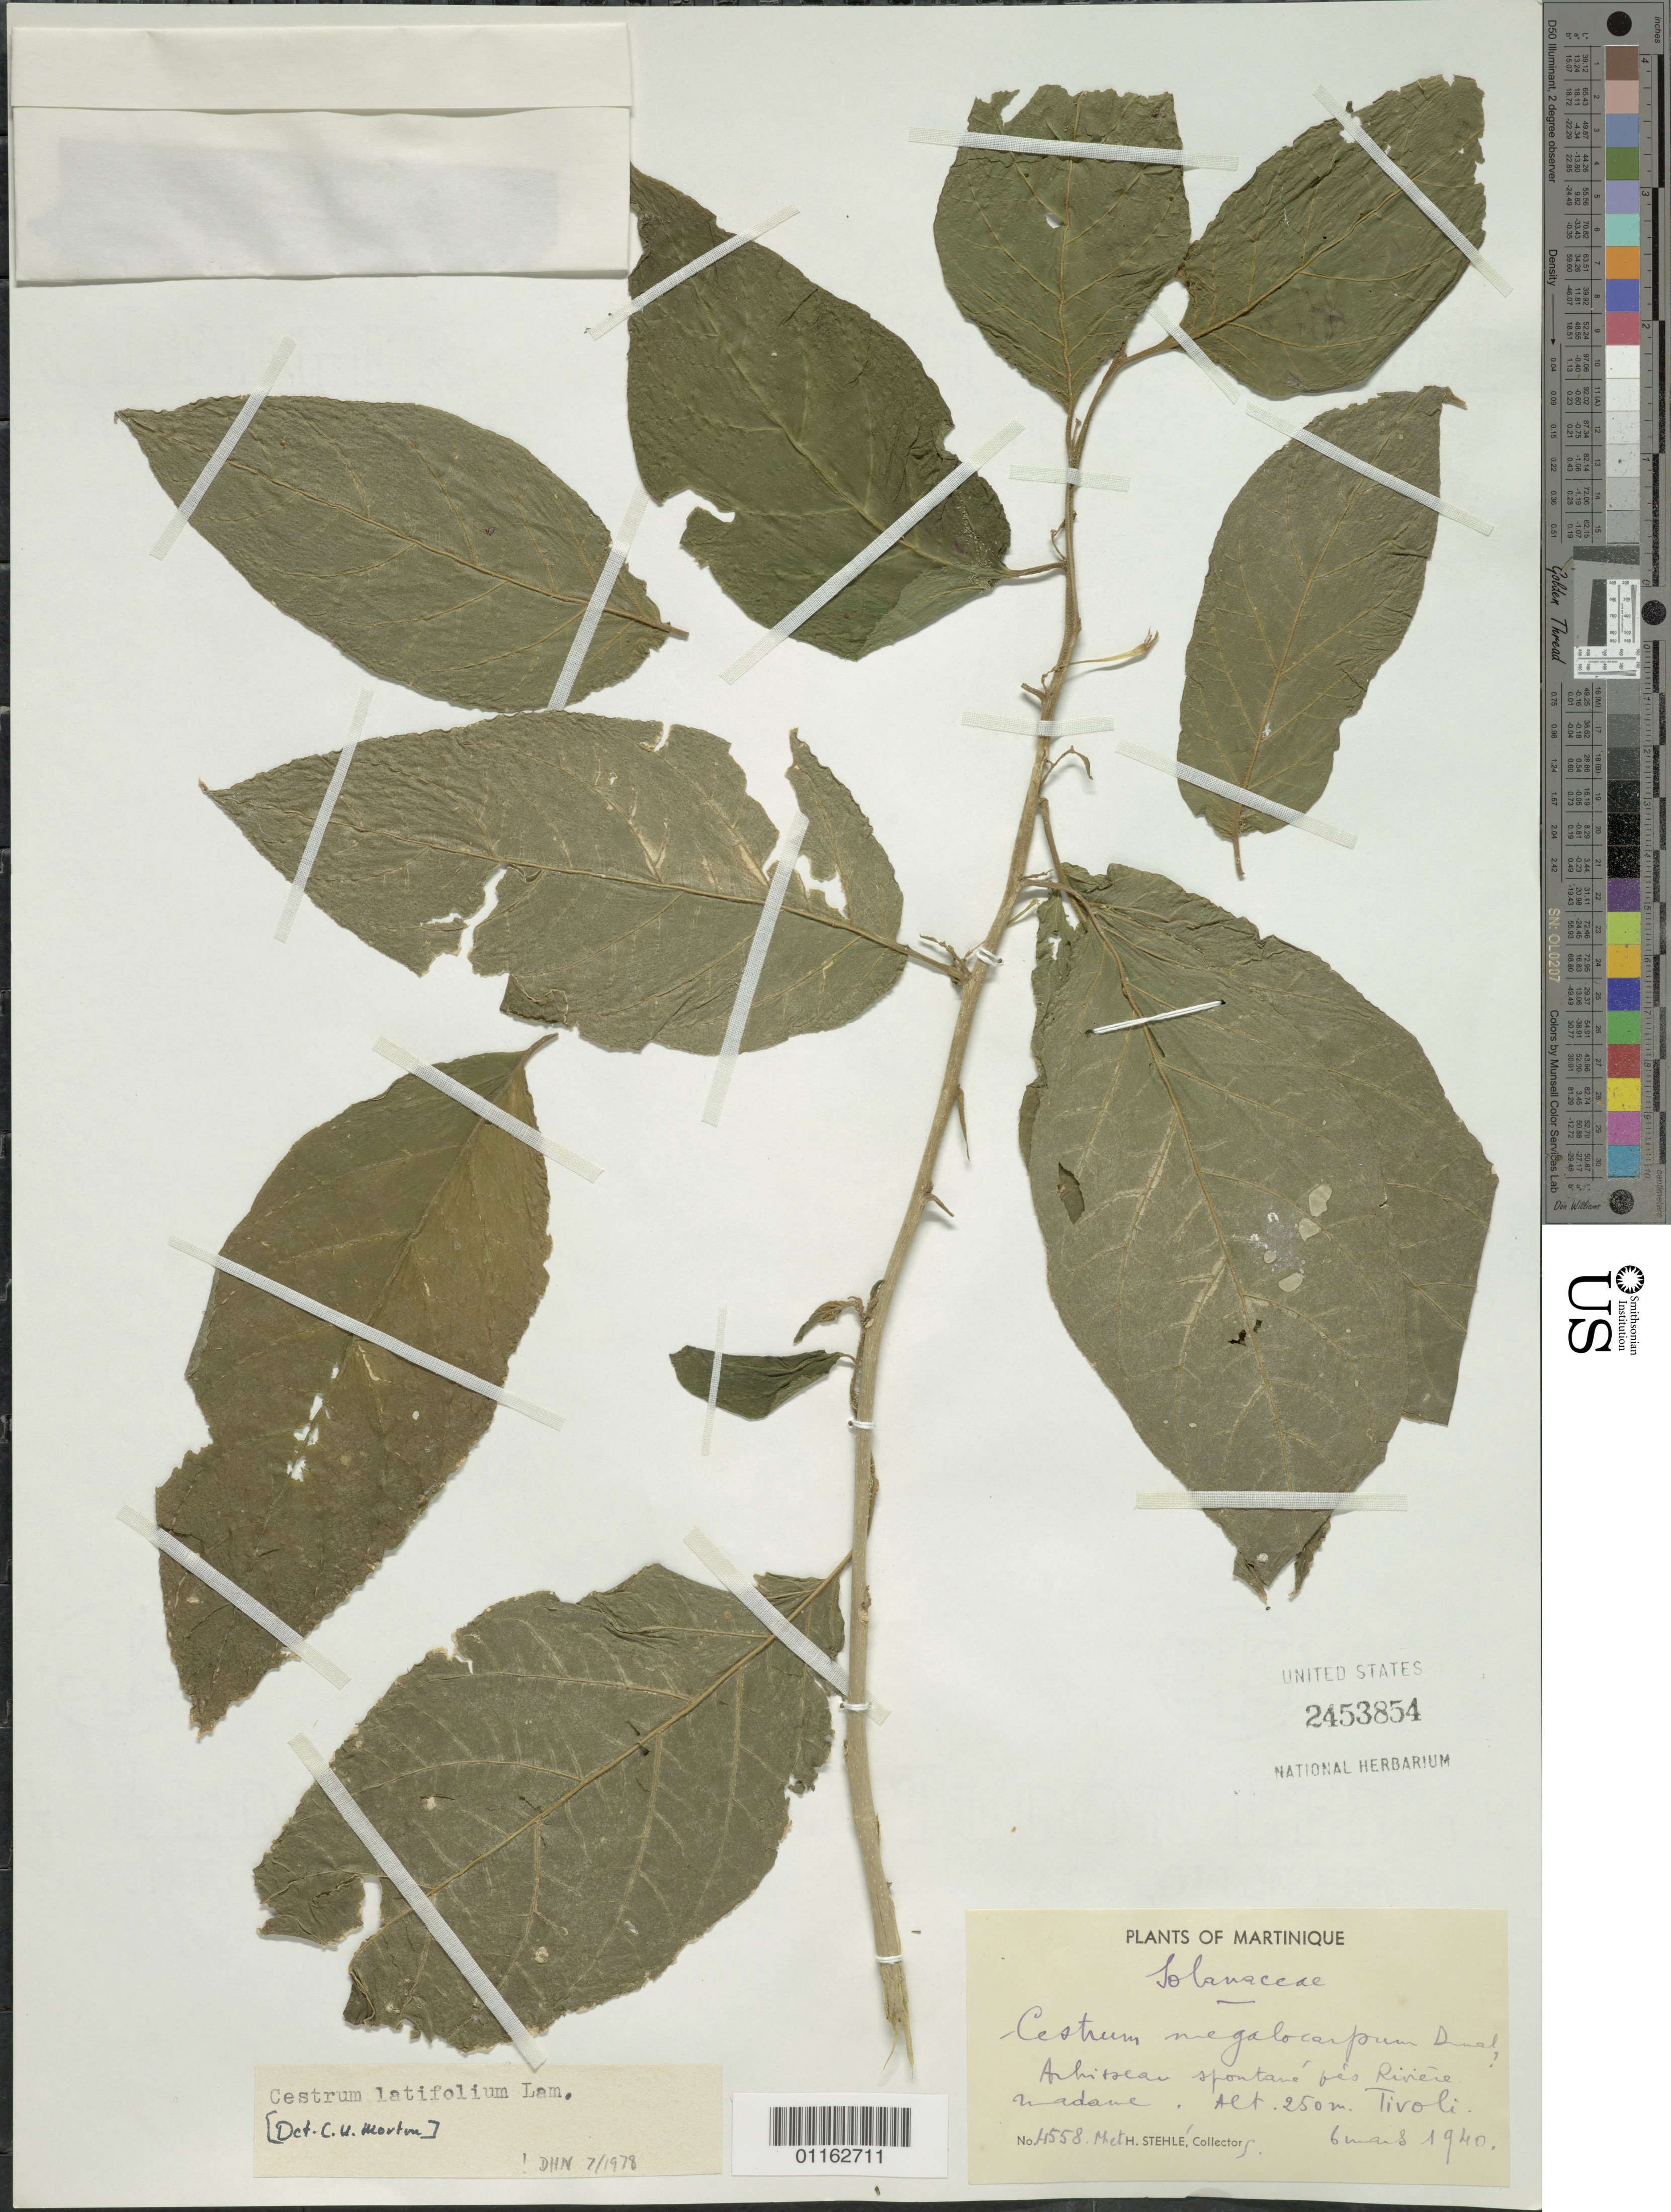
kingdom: Plantae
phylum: Tracheophyta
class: Magnoliopsida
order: Solanales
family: Solanaceae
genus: Cestrum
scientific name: Cestrum latifolium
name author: Lam.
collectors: H. Stehlé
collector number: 4558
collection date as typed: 06 Mar 1940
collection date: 1940-03-06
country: Martinique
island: Martinique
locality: Arbrisseau spontane bas Riviere madame; Tivoli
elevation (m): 250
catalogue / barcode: US 2453854